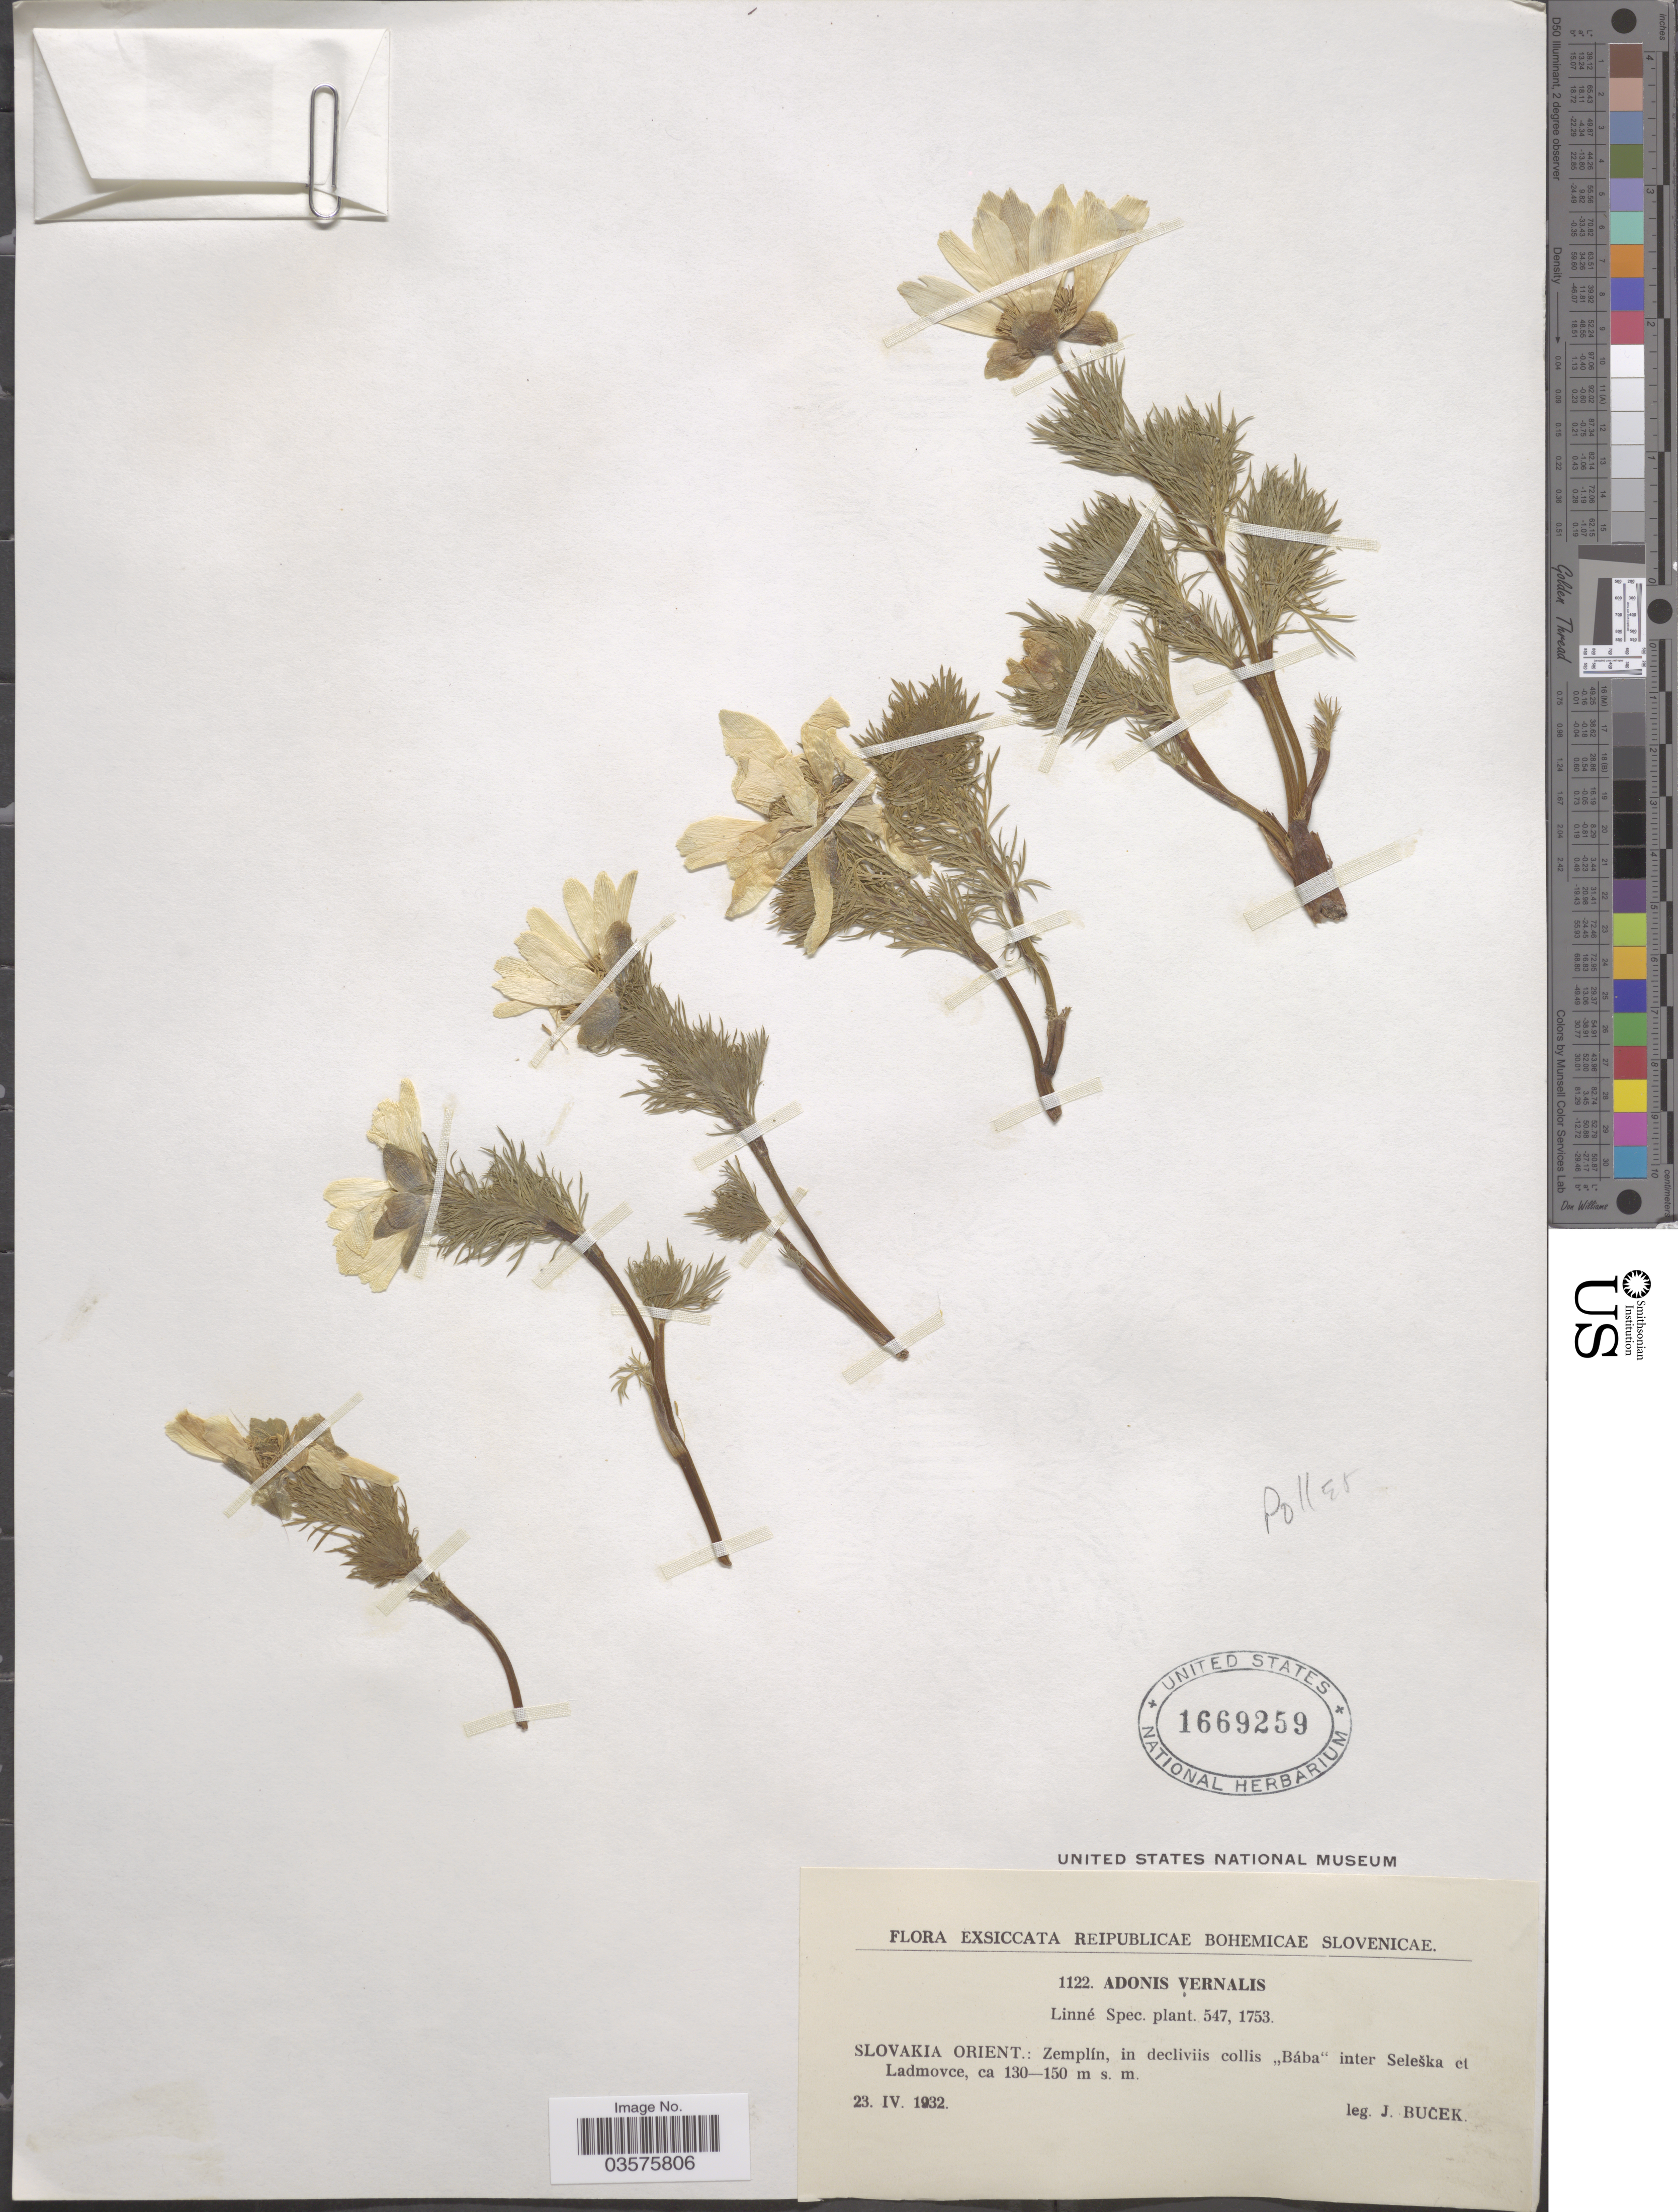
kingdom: Plantae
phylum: Tracheophyta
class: Magnoliopsida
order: Ranunculales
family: Ranunculaceae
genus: Adonis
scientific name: Adonis vernalis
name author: L.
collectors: J. Bucek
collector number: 1122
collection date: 1932-04-23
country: Slovakia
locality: Reipublicae Bohemicae Slovenicae. Slovakia Orient.: Zemplín, in decliviis collis "Bába" inter Seleška et Ladmovce.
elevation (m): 130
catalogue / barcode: US 1669259